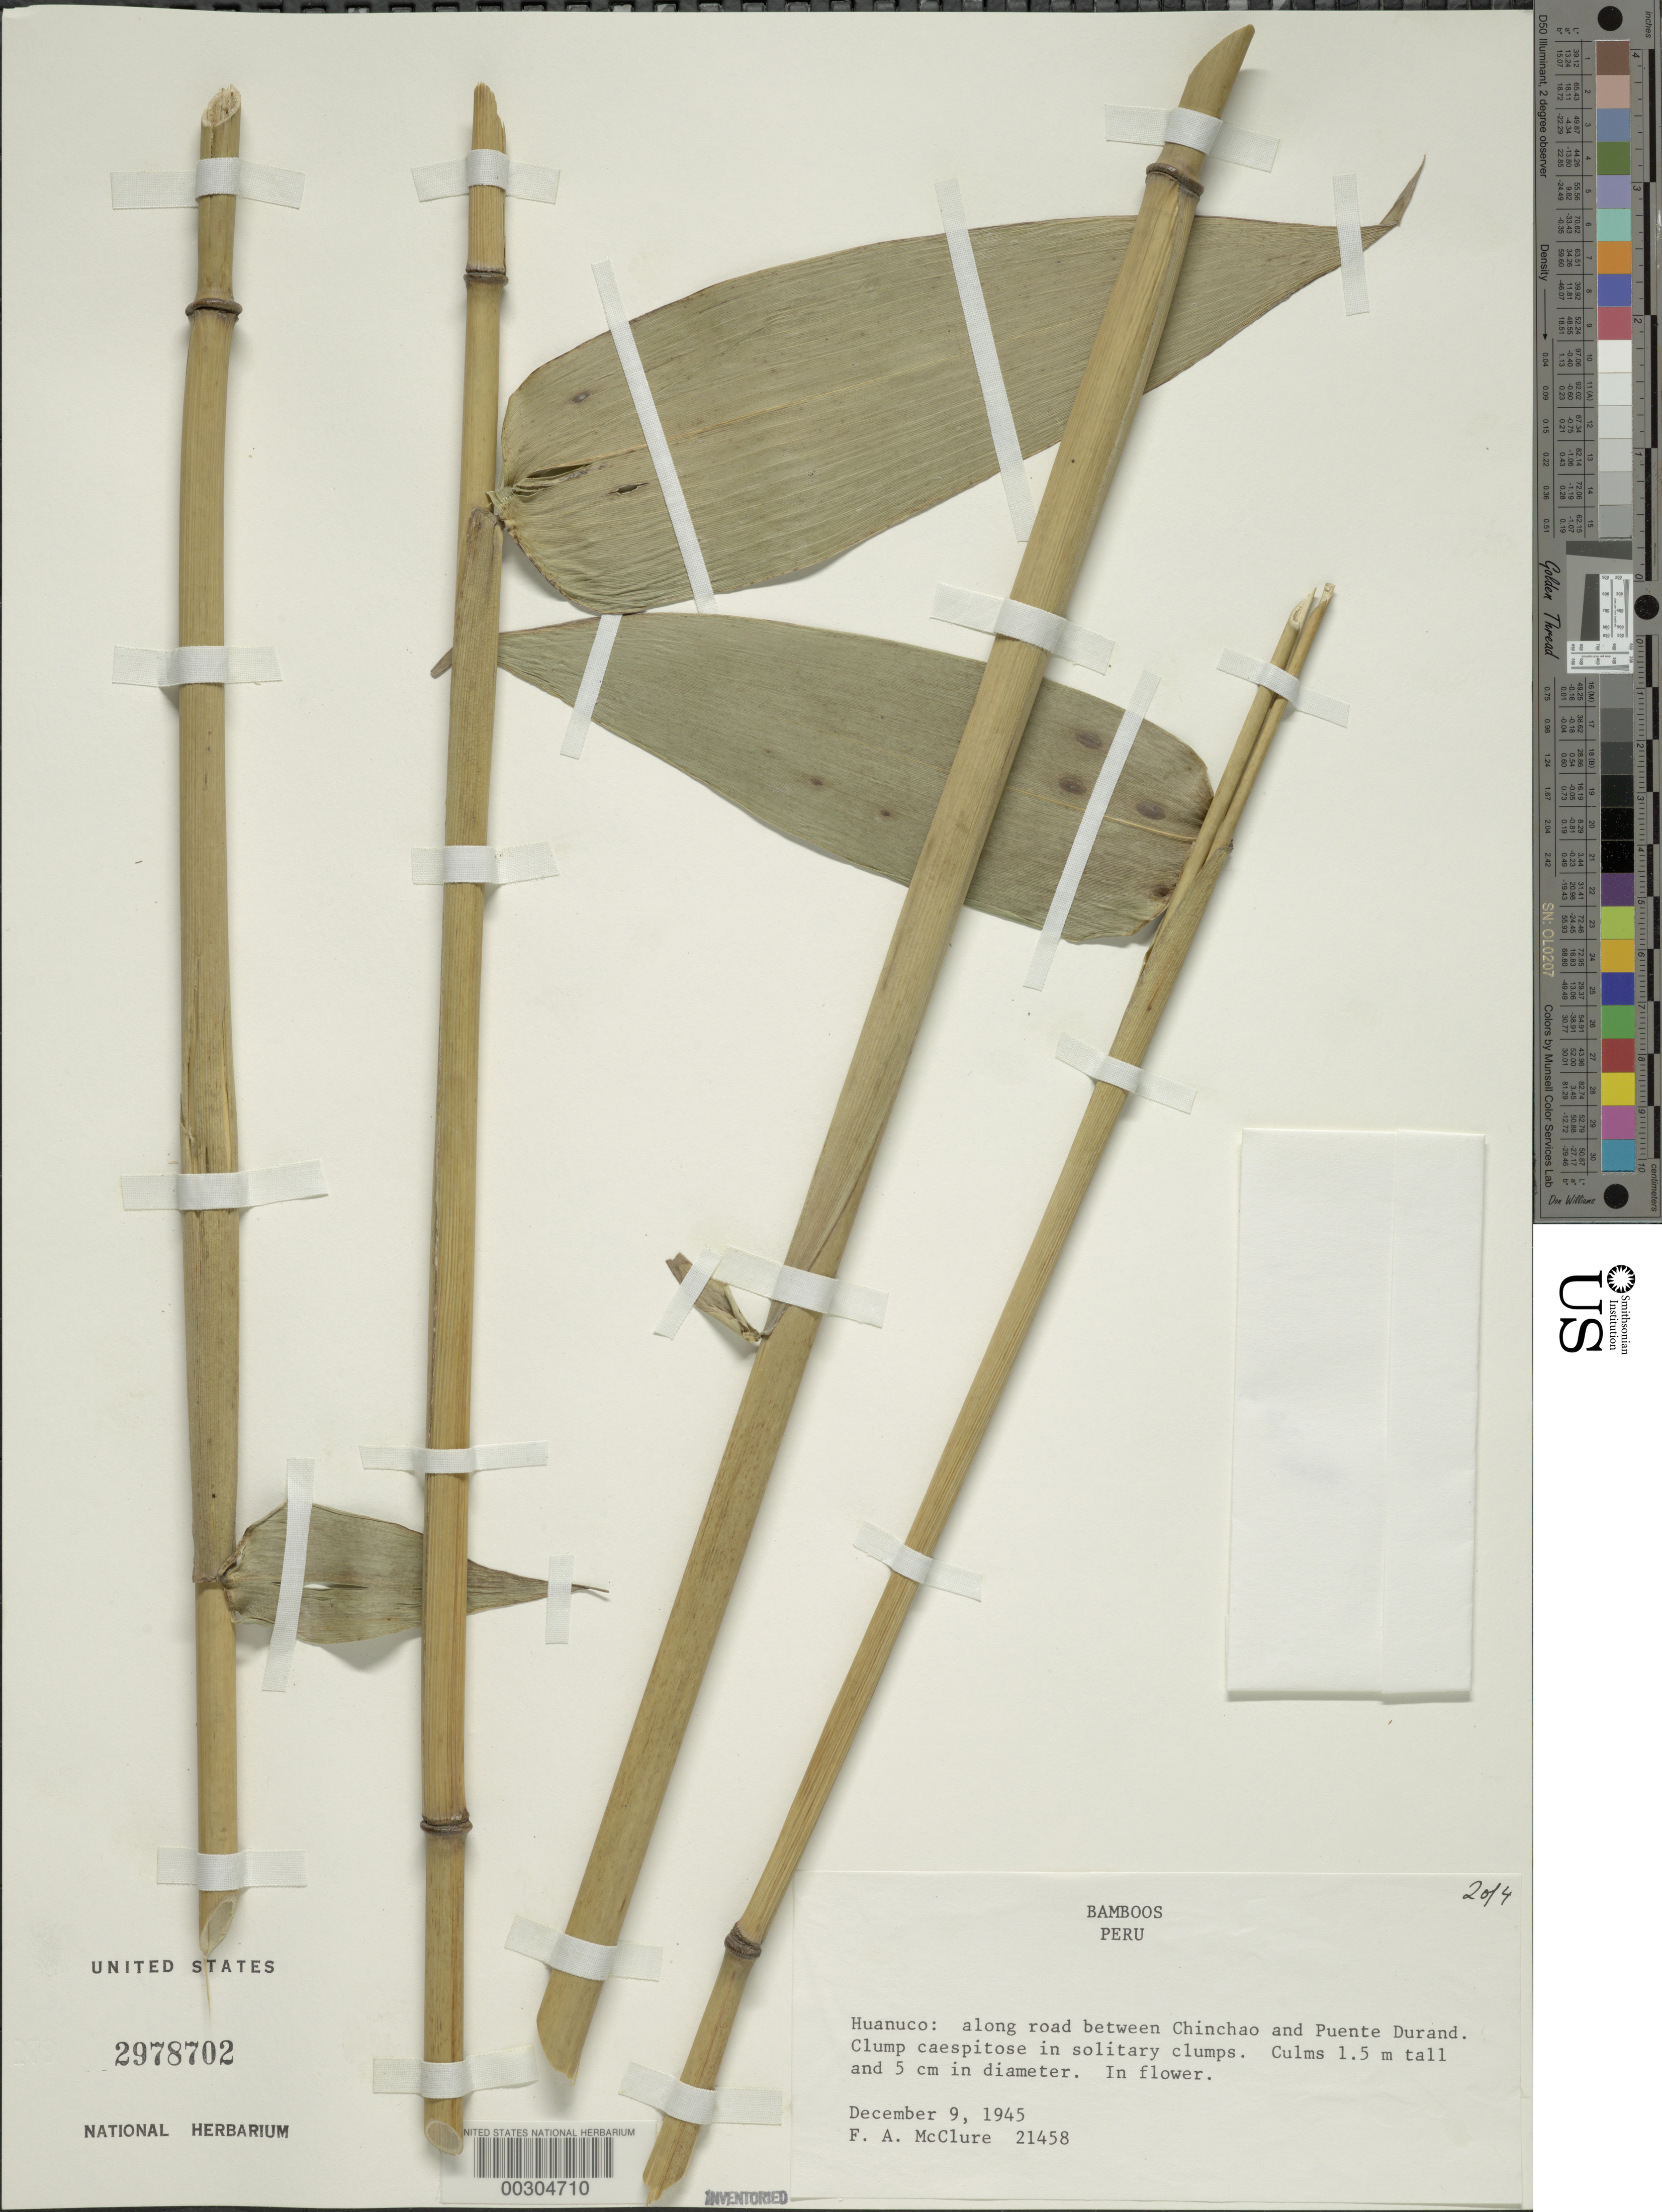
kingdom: Plantae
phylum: Tracheophyta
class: Liliopsida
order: Poales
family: Poaceae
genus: Olyra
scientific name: Olyra fasciculata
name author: Trin.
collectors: F. A. McClure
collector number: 21458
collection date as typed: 09 Dec 1945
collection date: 1945-12-09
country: Peru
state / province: Huánuco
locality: Chinchao, Puente Durand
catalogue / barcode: US 2978702